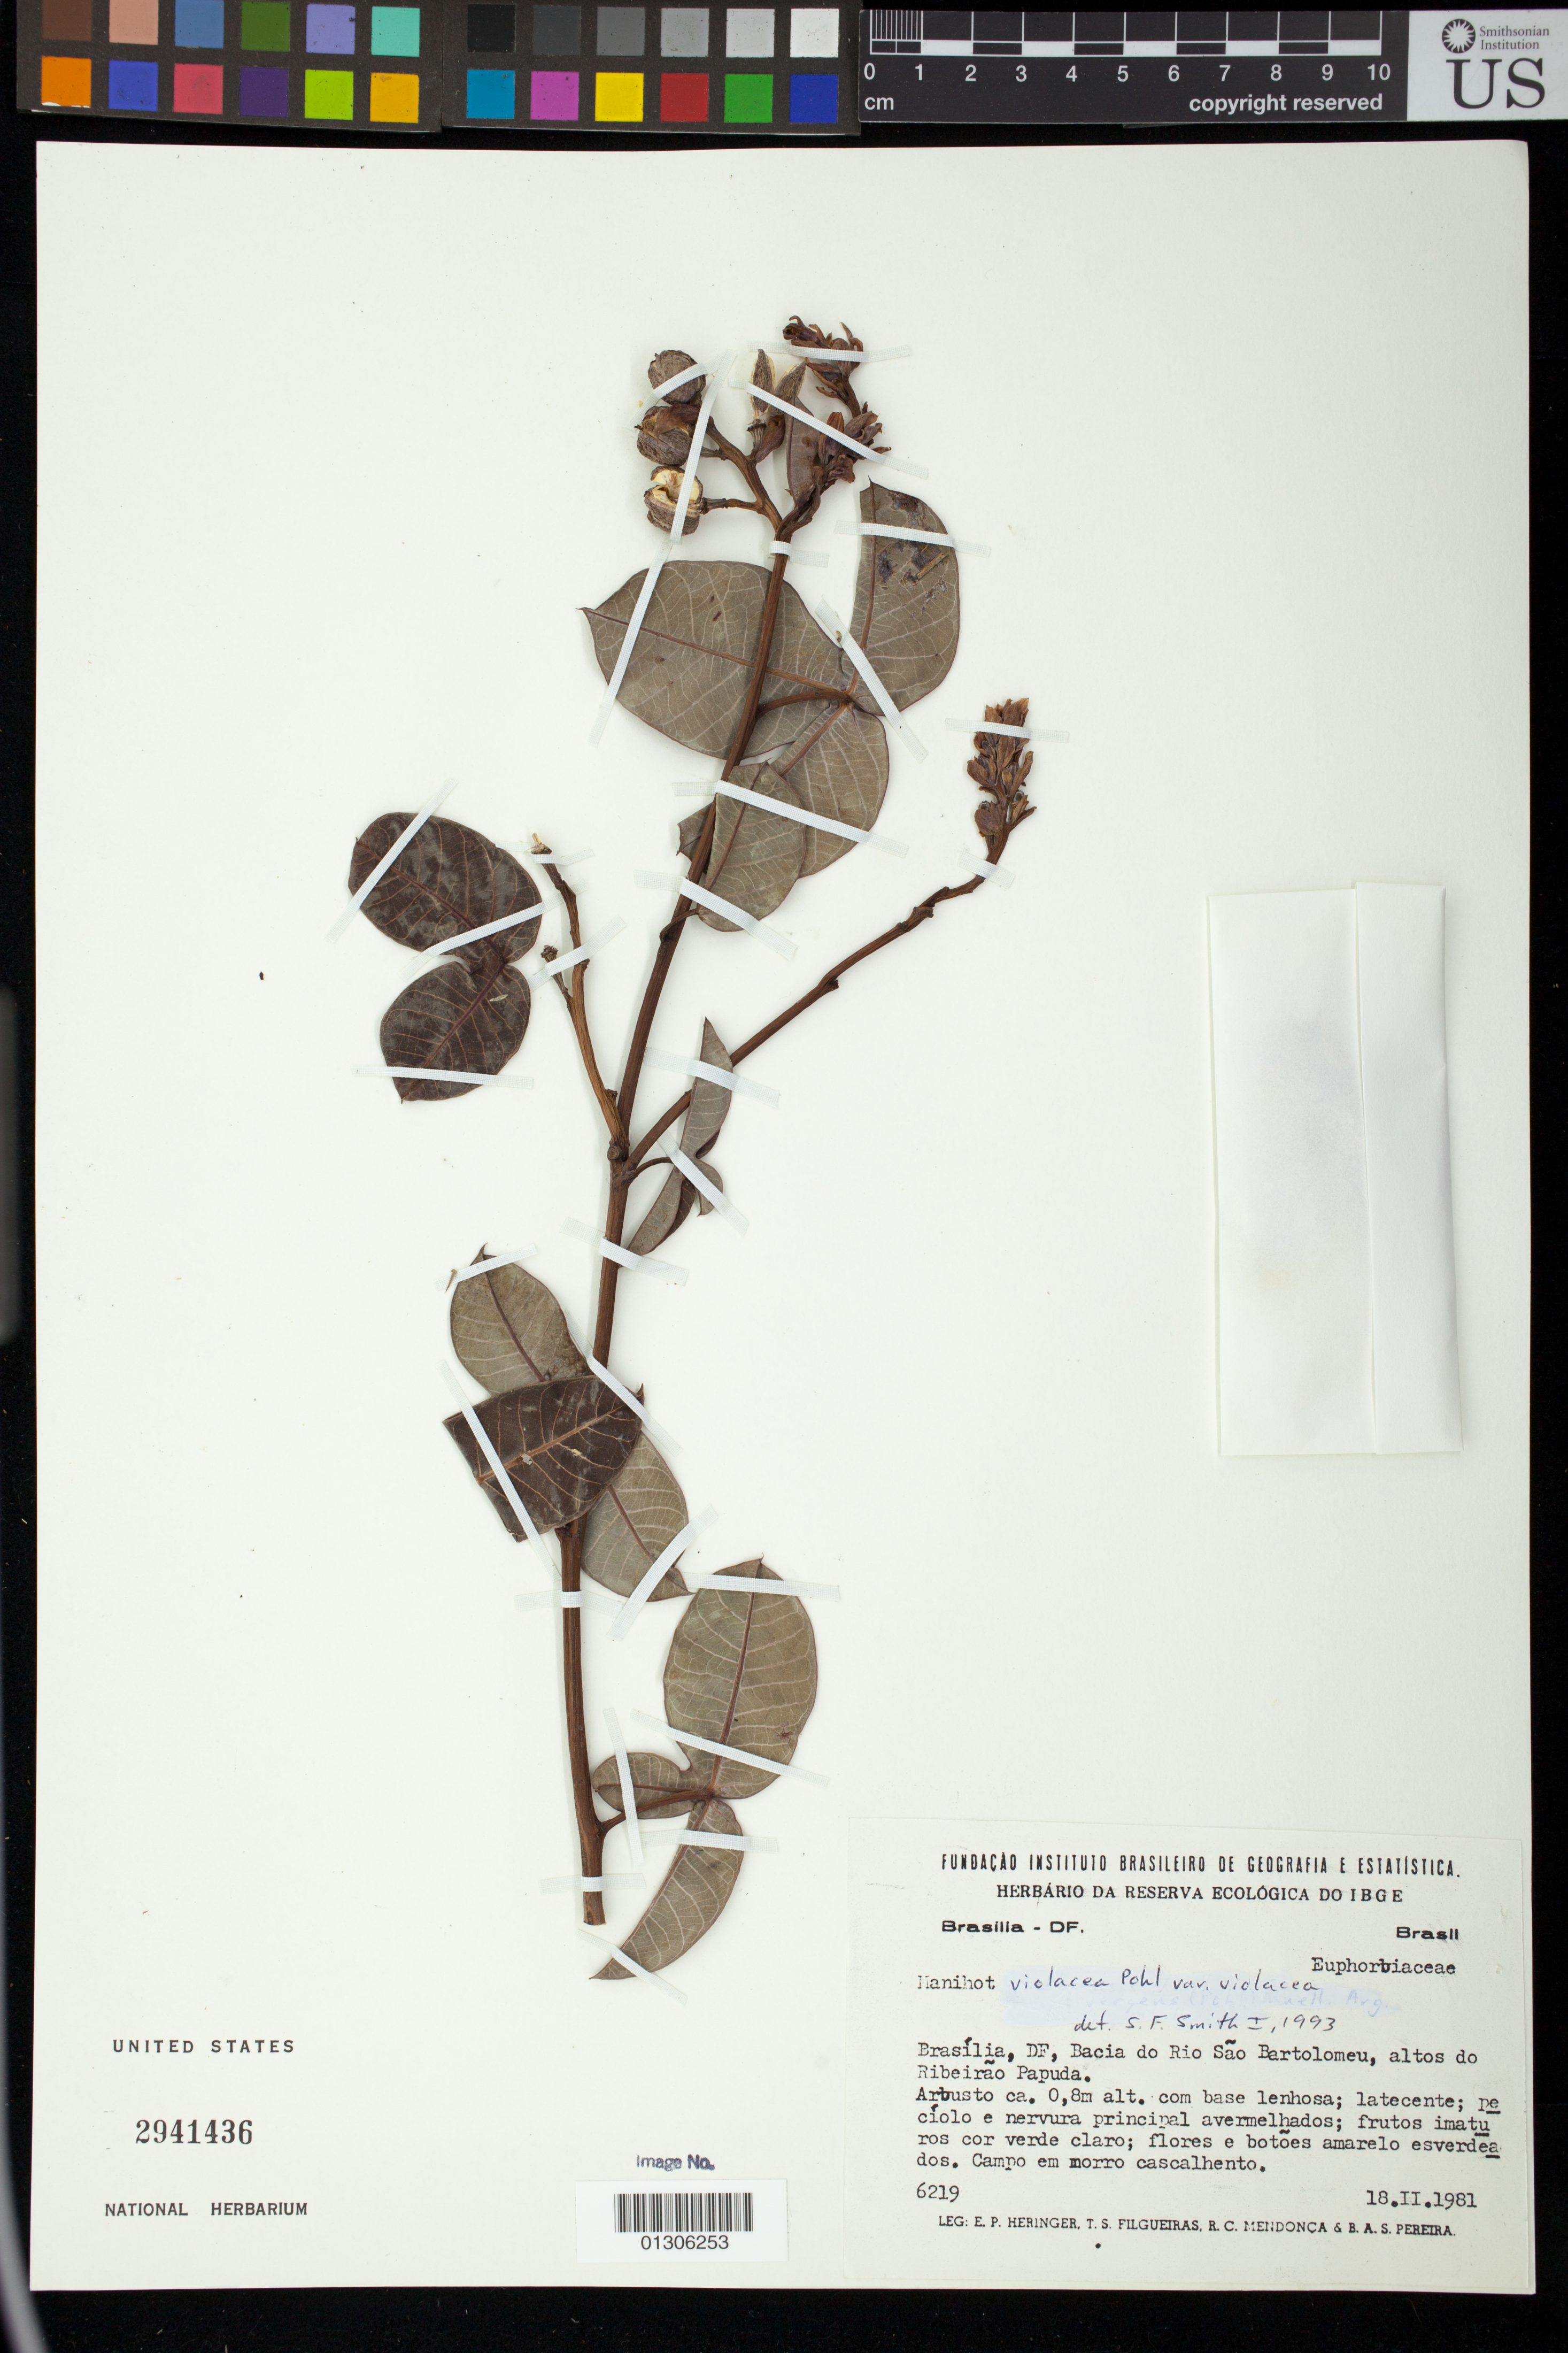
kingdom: Plantae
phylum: Tracheophyta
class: Magnoliopsida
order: Malpighiales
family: Euphorbiaceae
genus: Manihot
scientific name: Manihot cecropiifolia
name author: Pohl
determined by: Mendoza, M.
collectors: E. P. Heringer, T. S. Filgueiras, R. C. Mendonça & B. A. S. Pereira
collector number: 6219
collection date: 1981-02-18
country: Brazil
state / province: Distrito Federal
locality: Bacia do Rio São Bartolomeu, altos do Ribeirão Papuda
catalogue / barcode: US 2941436